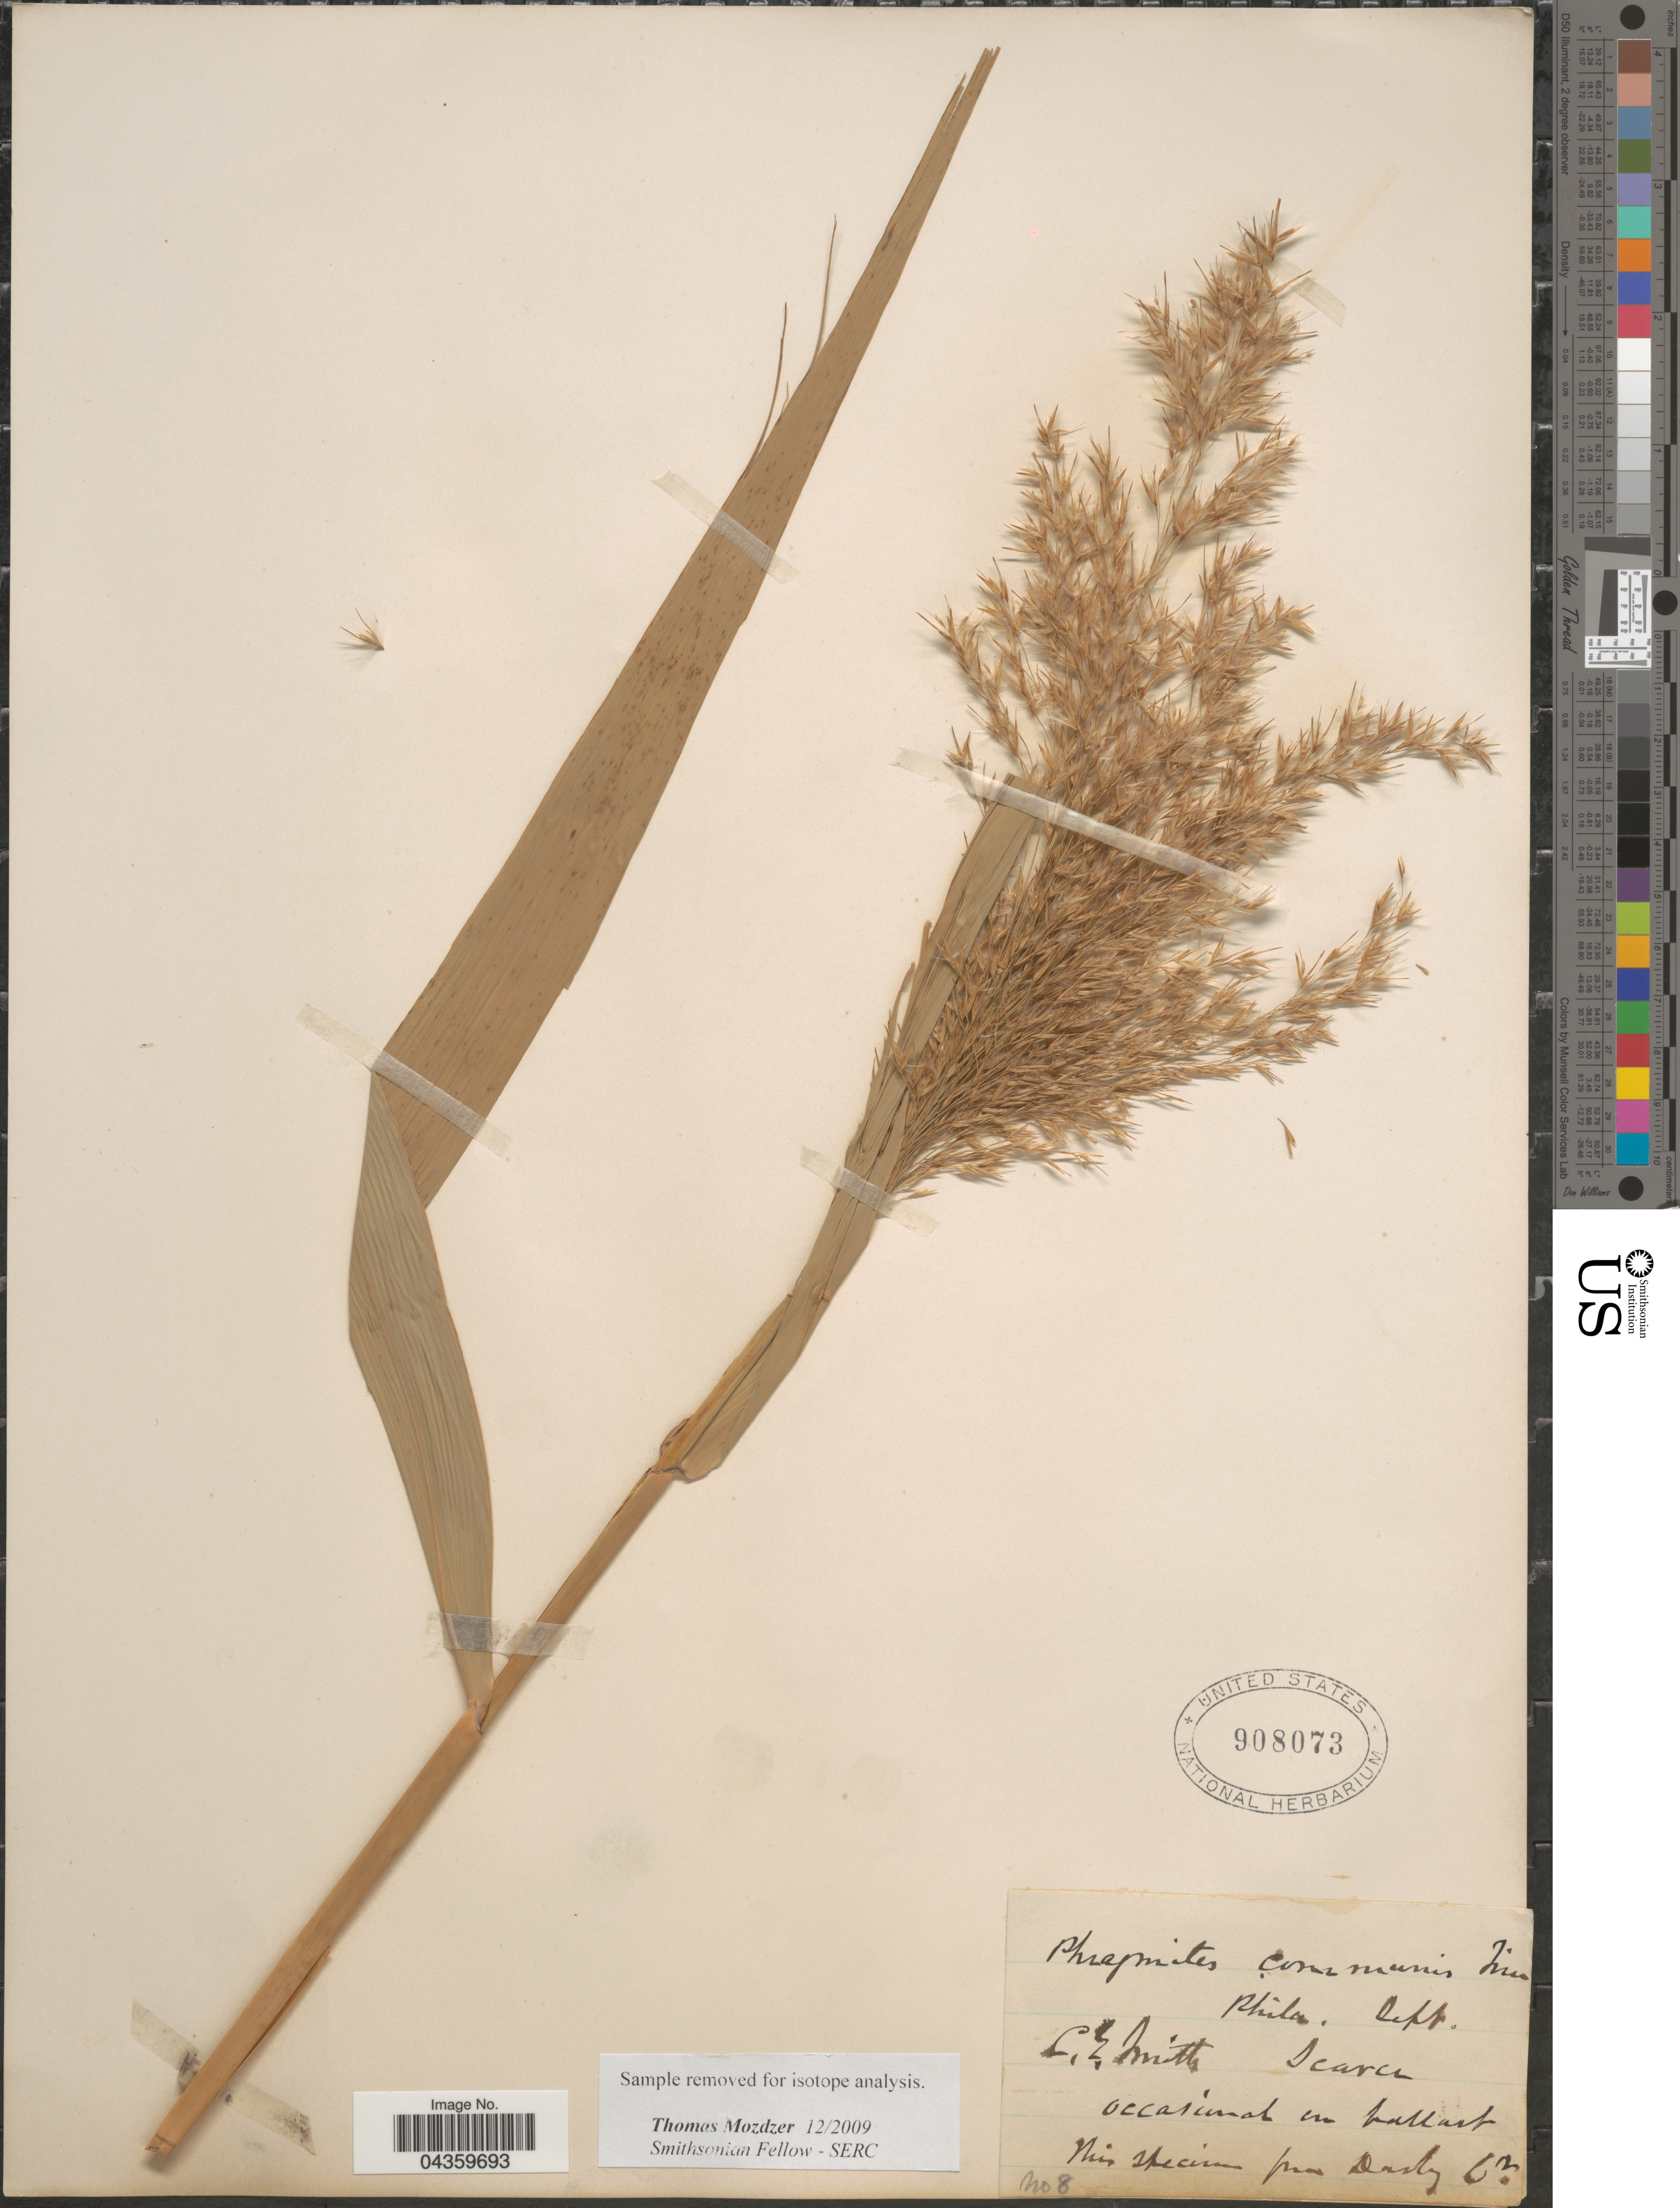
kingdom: Plantae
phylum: Tracheophyta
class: Liliopsida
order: Poales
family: Poaceae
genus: Phragmites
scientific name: Phragmites australis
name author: (Cav.) Trin. ex Steud.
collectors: C. E. Smith Jr.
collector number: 8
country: United States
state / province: Pennsylvania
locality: Phila. Occasional on ballast.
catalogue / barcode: US 908073